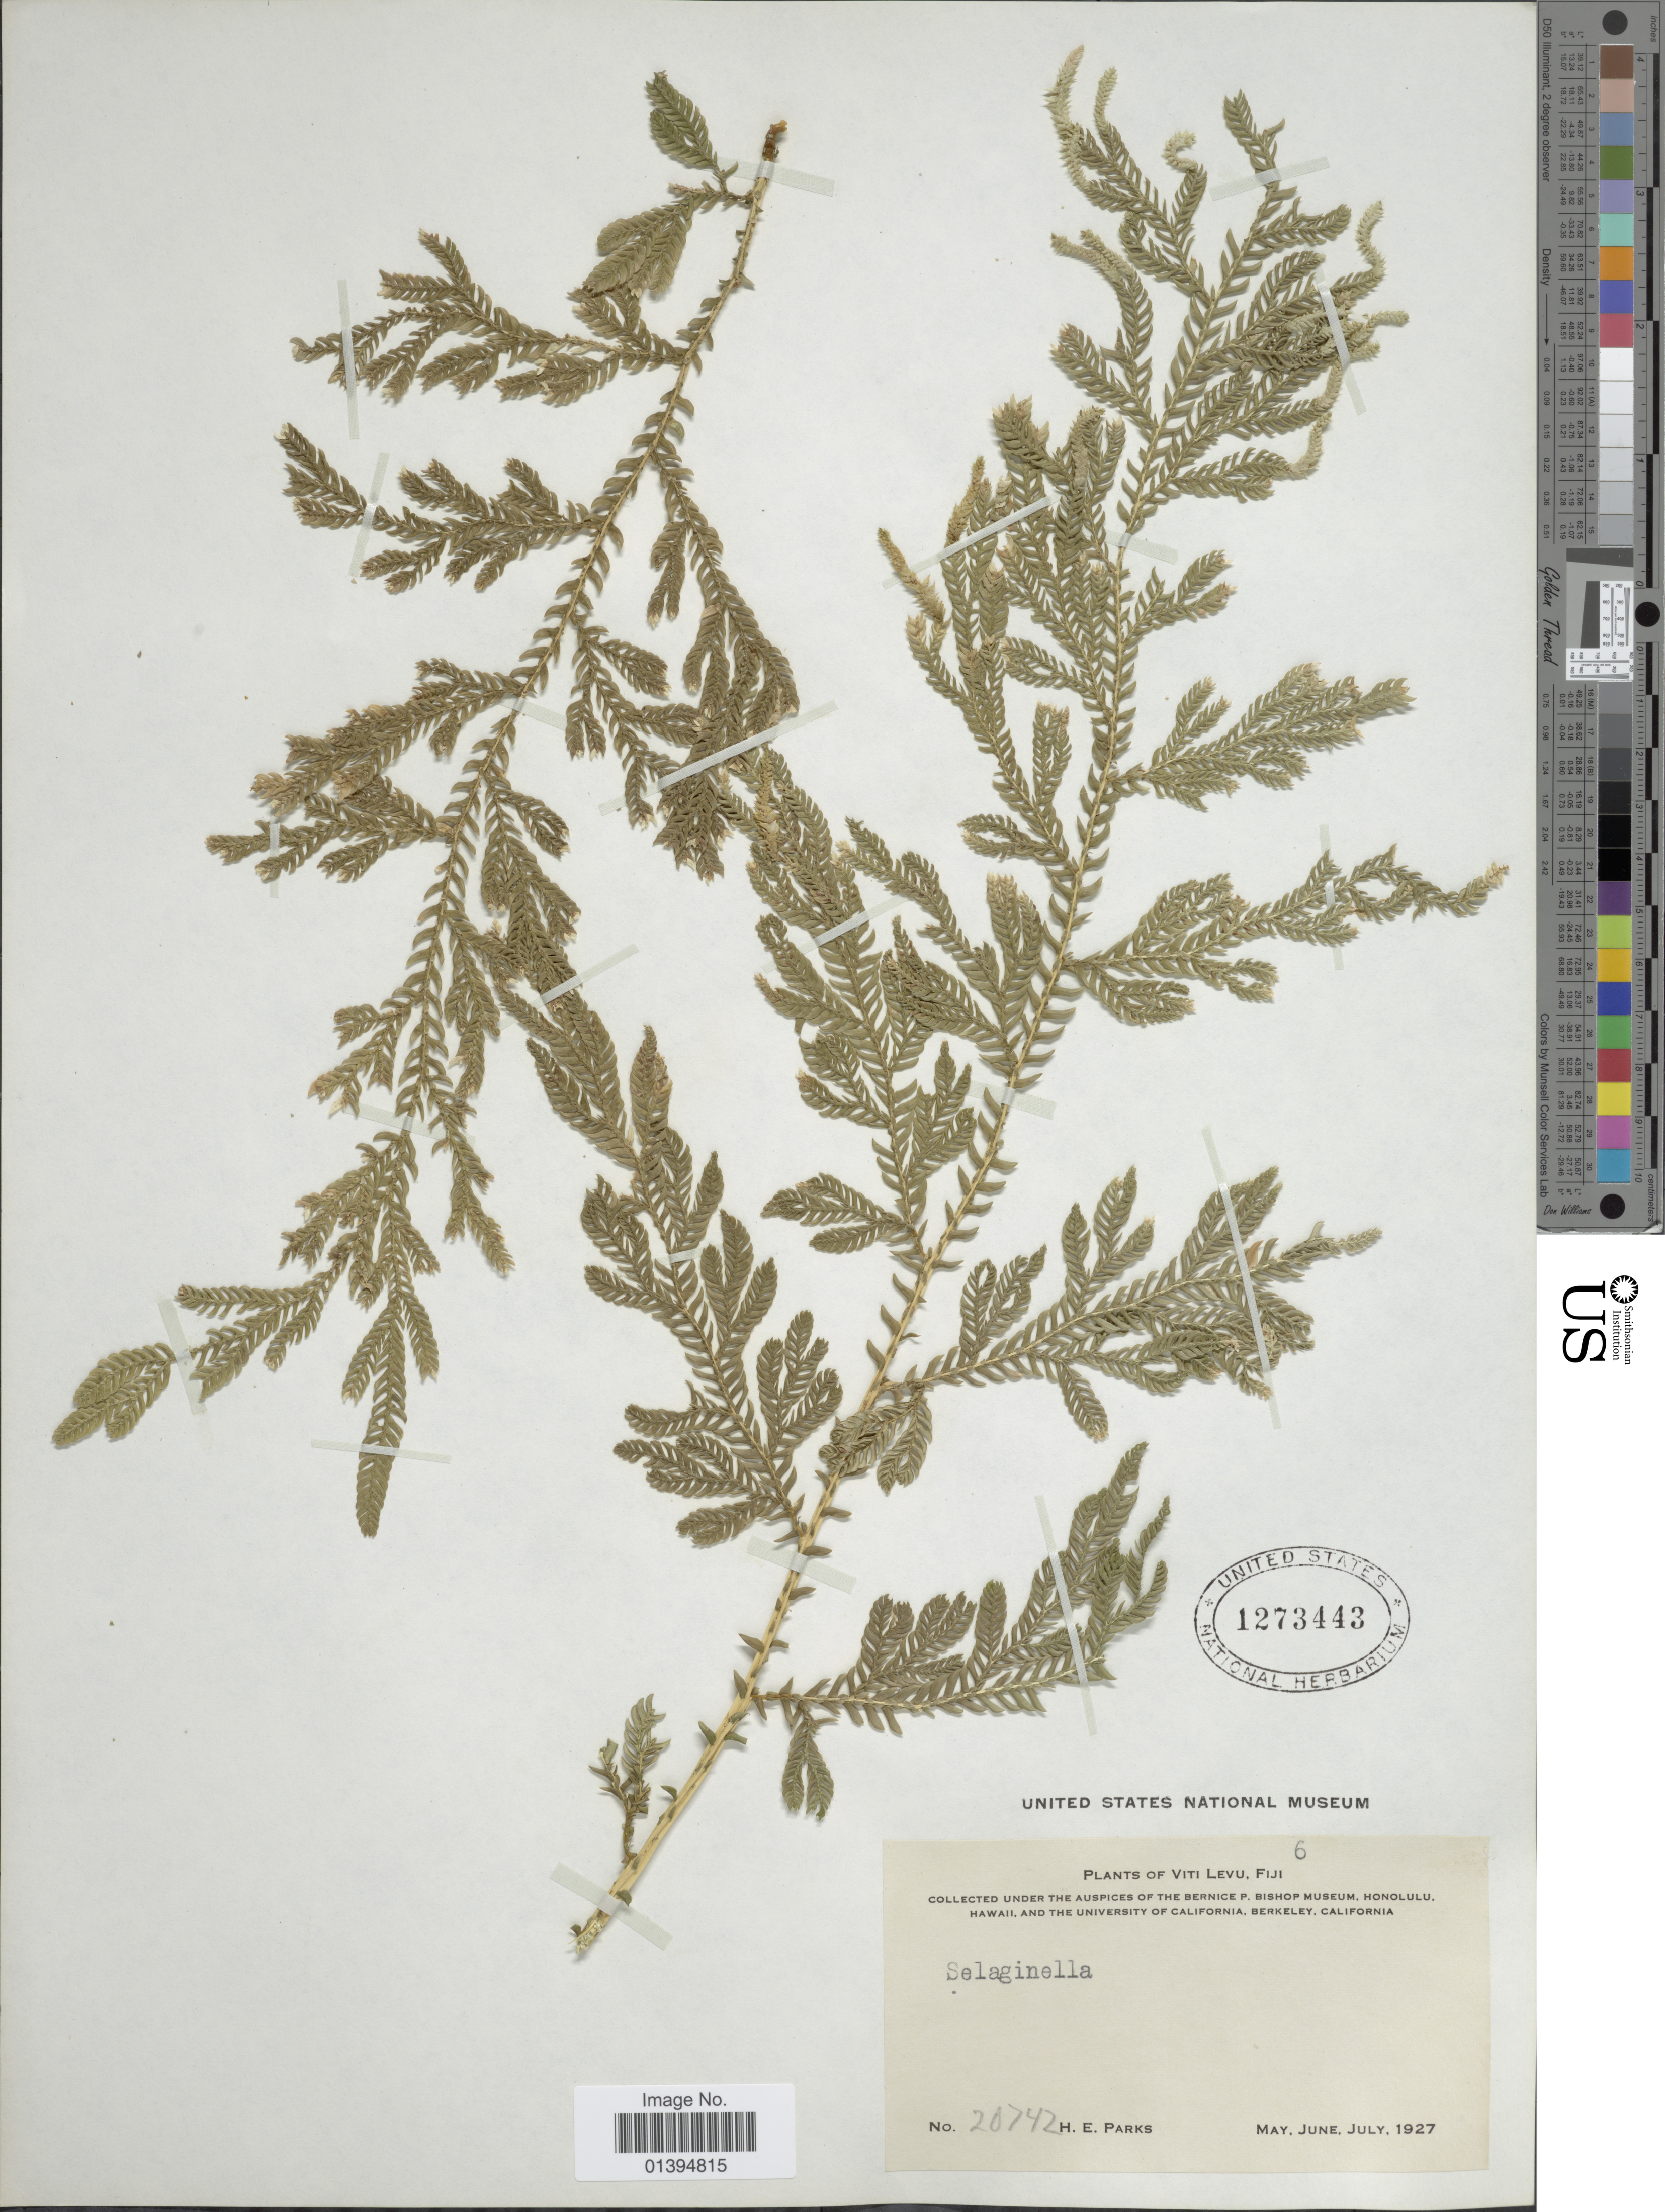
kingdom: Plantae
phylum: Tracheophyta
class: Lycopodiopsida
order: Selaginellales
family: Selaginellaceae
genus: Selaginella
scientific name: Selaginella sp.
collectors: H. E. Parks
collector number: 20742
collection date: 1927-05/1927-07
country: Fiji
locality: Viti Levu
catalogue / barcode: US 1273443